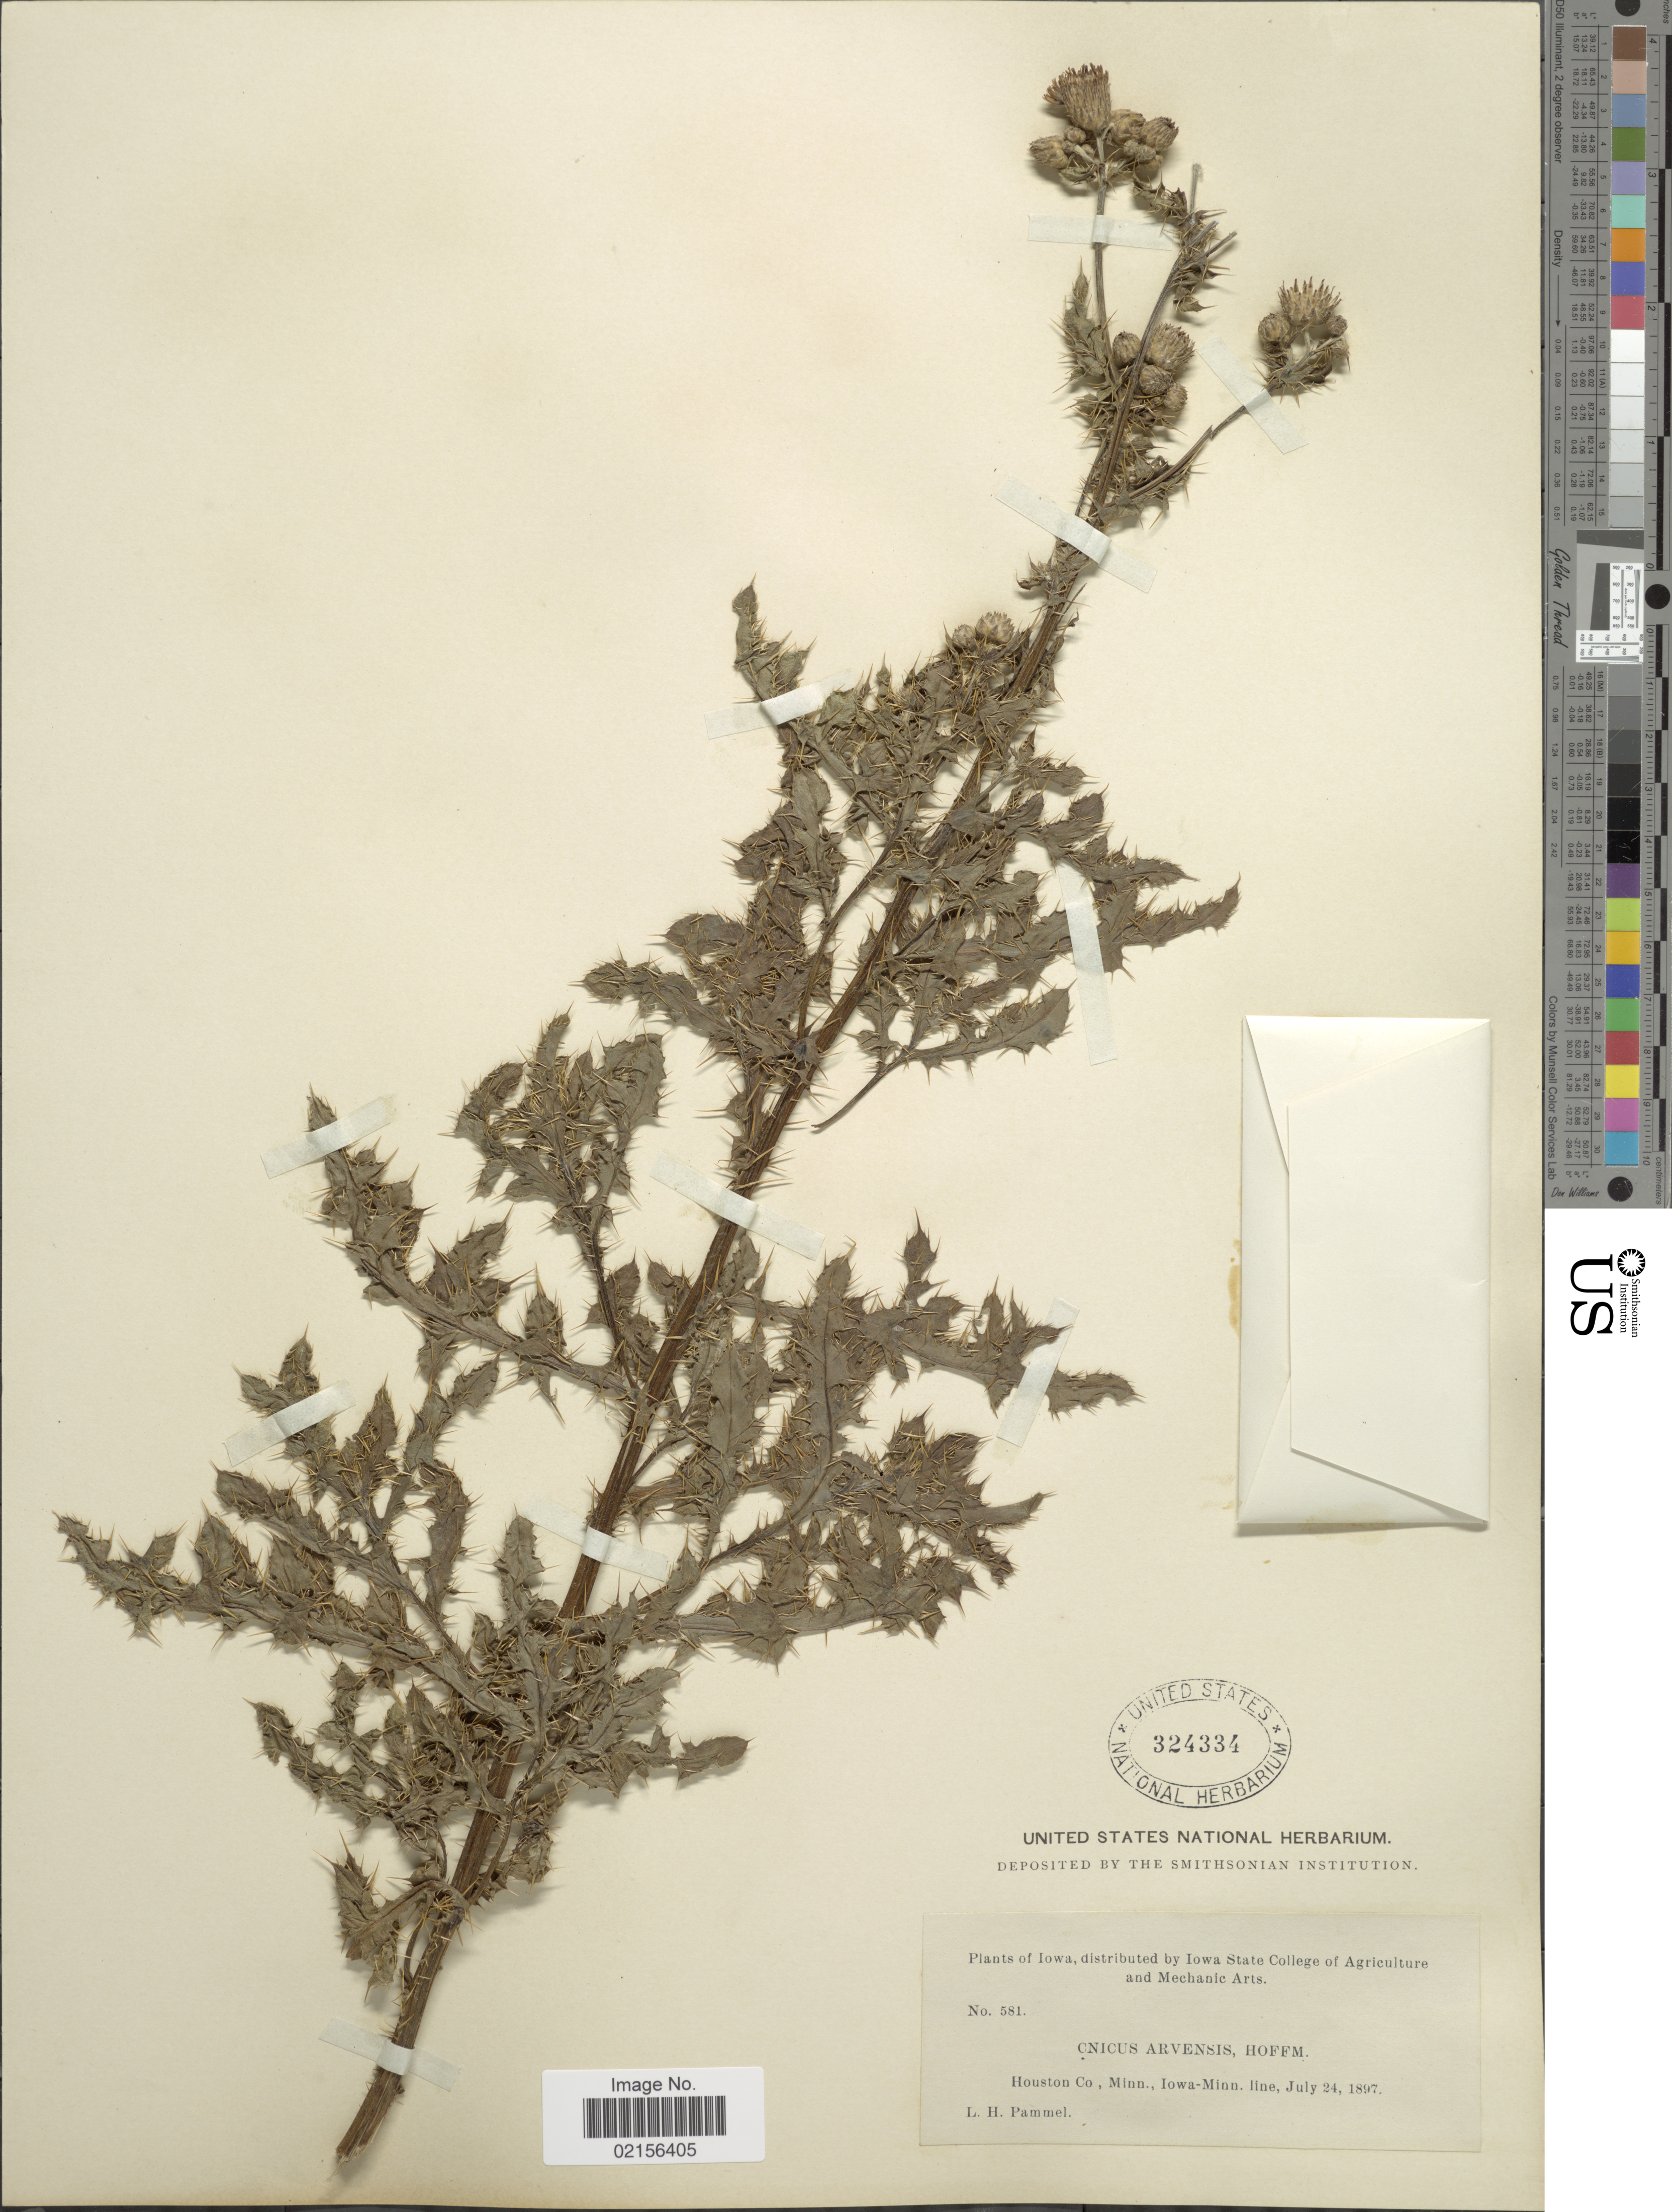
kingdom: Plantae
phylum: Tracheophyta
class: Magnoliopsida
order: Asterales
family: Asteraceae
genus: Cirsium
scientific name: Cirsium arvense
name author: (L.) Scop.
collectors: L. Pammel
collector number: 581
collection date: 1897-07-24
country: United States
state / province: Minnesota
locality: Houston Co, Minn., Iowa-Minn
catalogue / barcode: US 324334